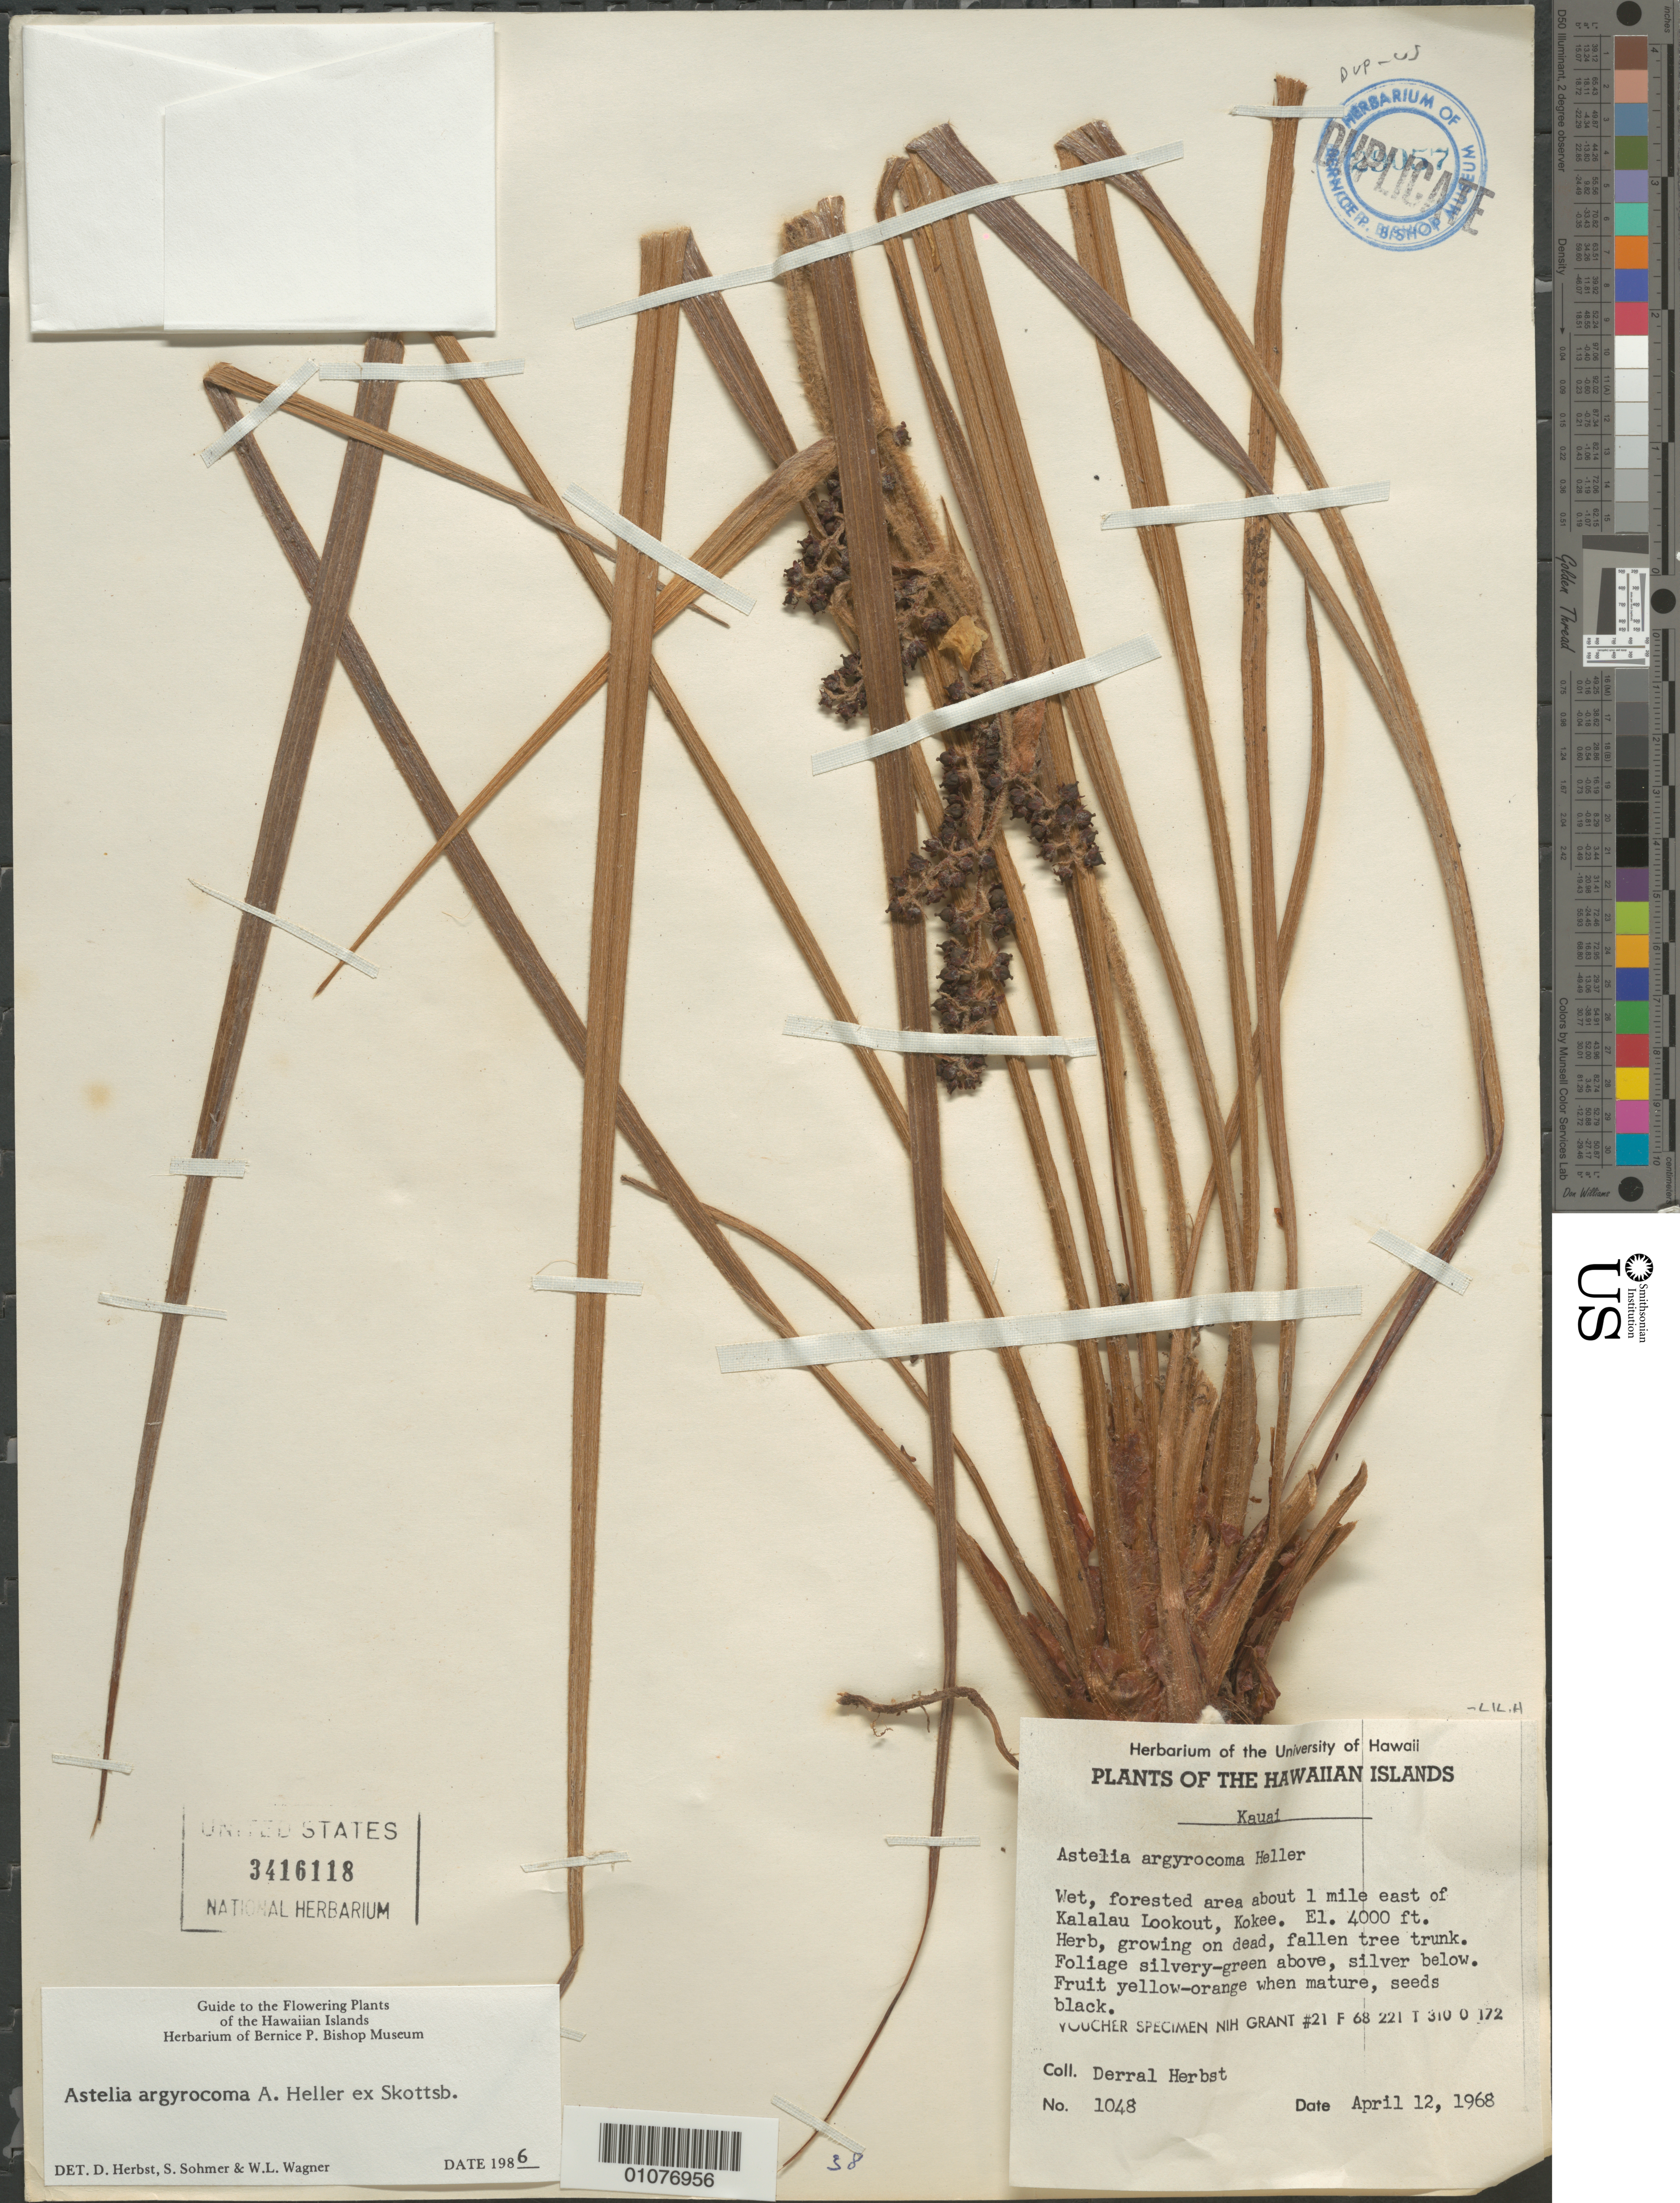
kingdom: Plantae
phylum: Tracheophyta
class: Liliopsida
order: Asparagales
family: Asteliaceae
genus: Astelia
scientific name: Astelia argyrocoma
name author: A. Heller ex Skottsb.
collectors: D. R. Herbst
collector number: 1048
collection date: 1968-04-12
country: United States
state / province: Hawaii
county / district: Kauai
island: Kaua'i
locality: Kalalau Lookout, Kookee.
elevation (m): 1219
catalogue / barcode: US 3416118